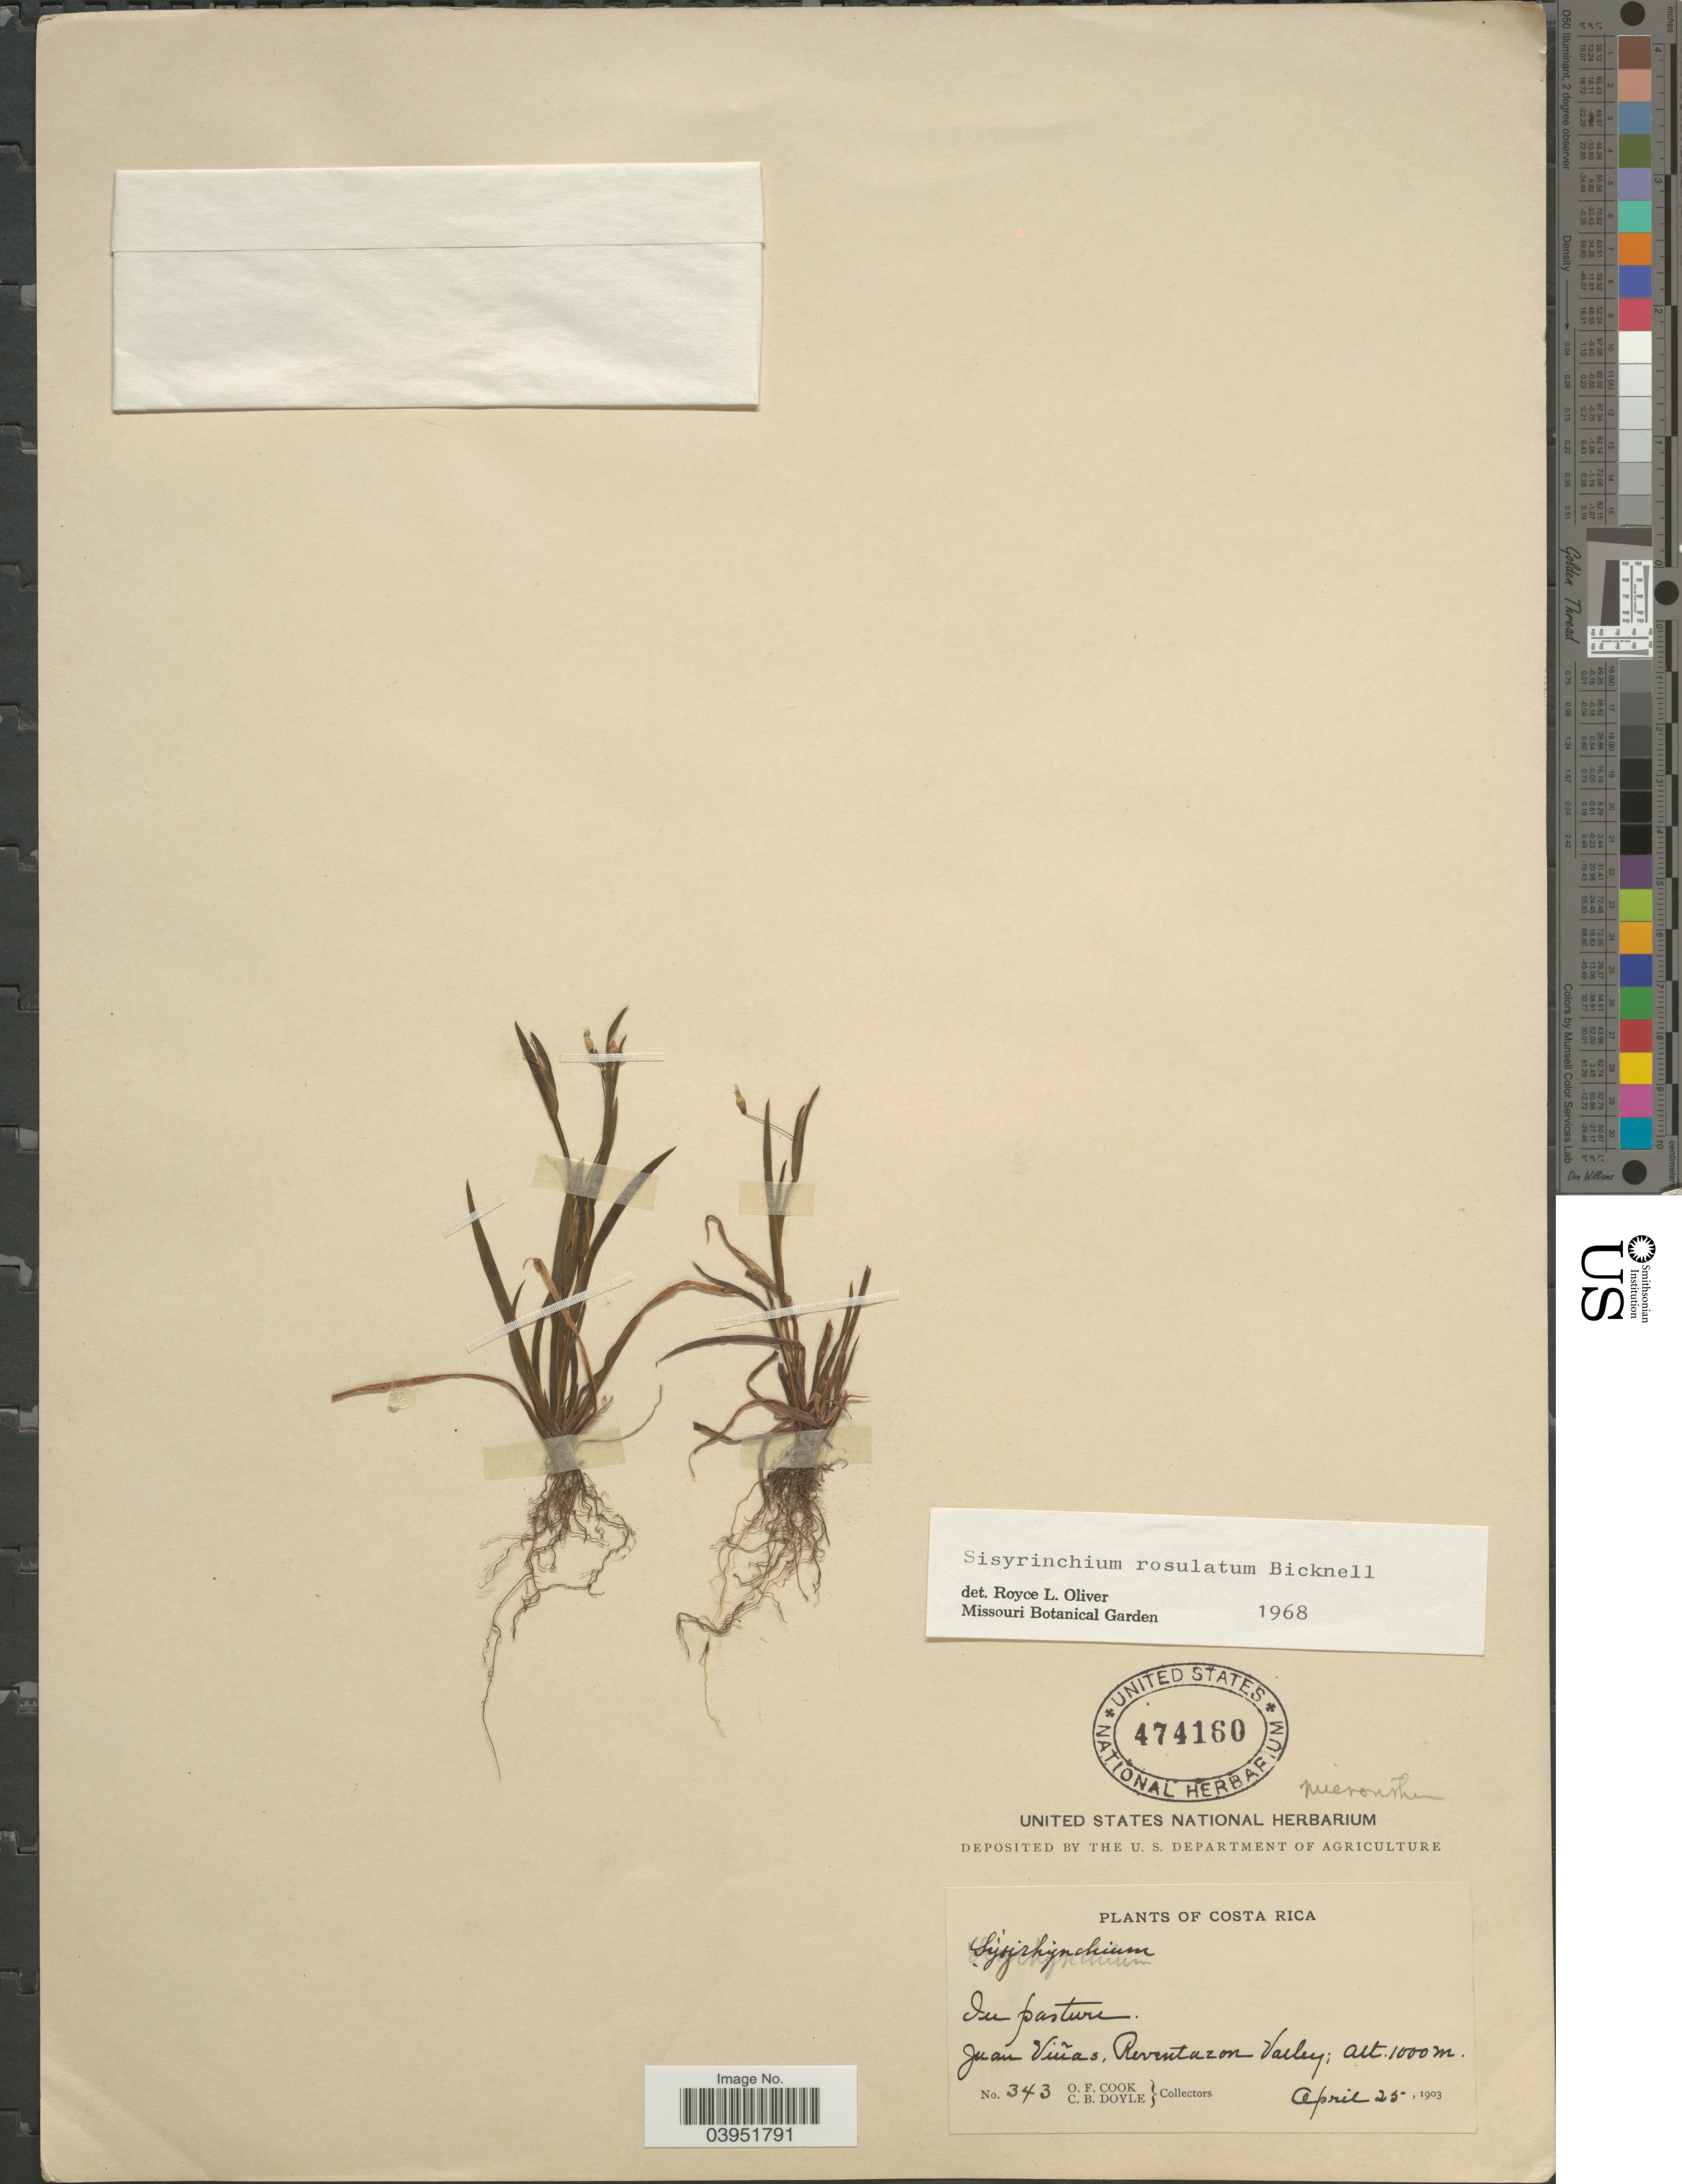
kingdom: Plantae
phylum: Tracheophyta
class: Liliopsida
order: Asparagales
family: Iridaceae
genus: Sisyrinchium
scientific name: Sisyrinchium rosulatum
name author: E.P. Bicknell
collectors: O. F. Cook & C. Doyle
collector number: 343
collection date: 1903-04-25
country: Costa Rica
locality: Juan Viñas, Reventazon Valley.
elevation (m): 1000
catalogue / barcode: US 474160